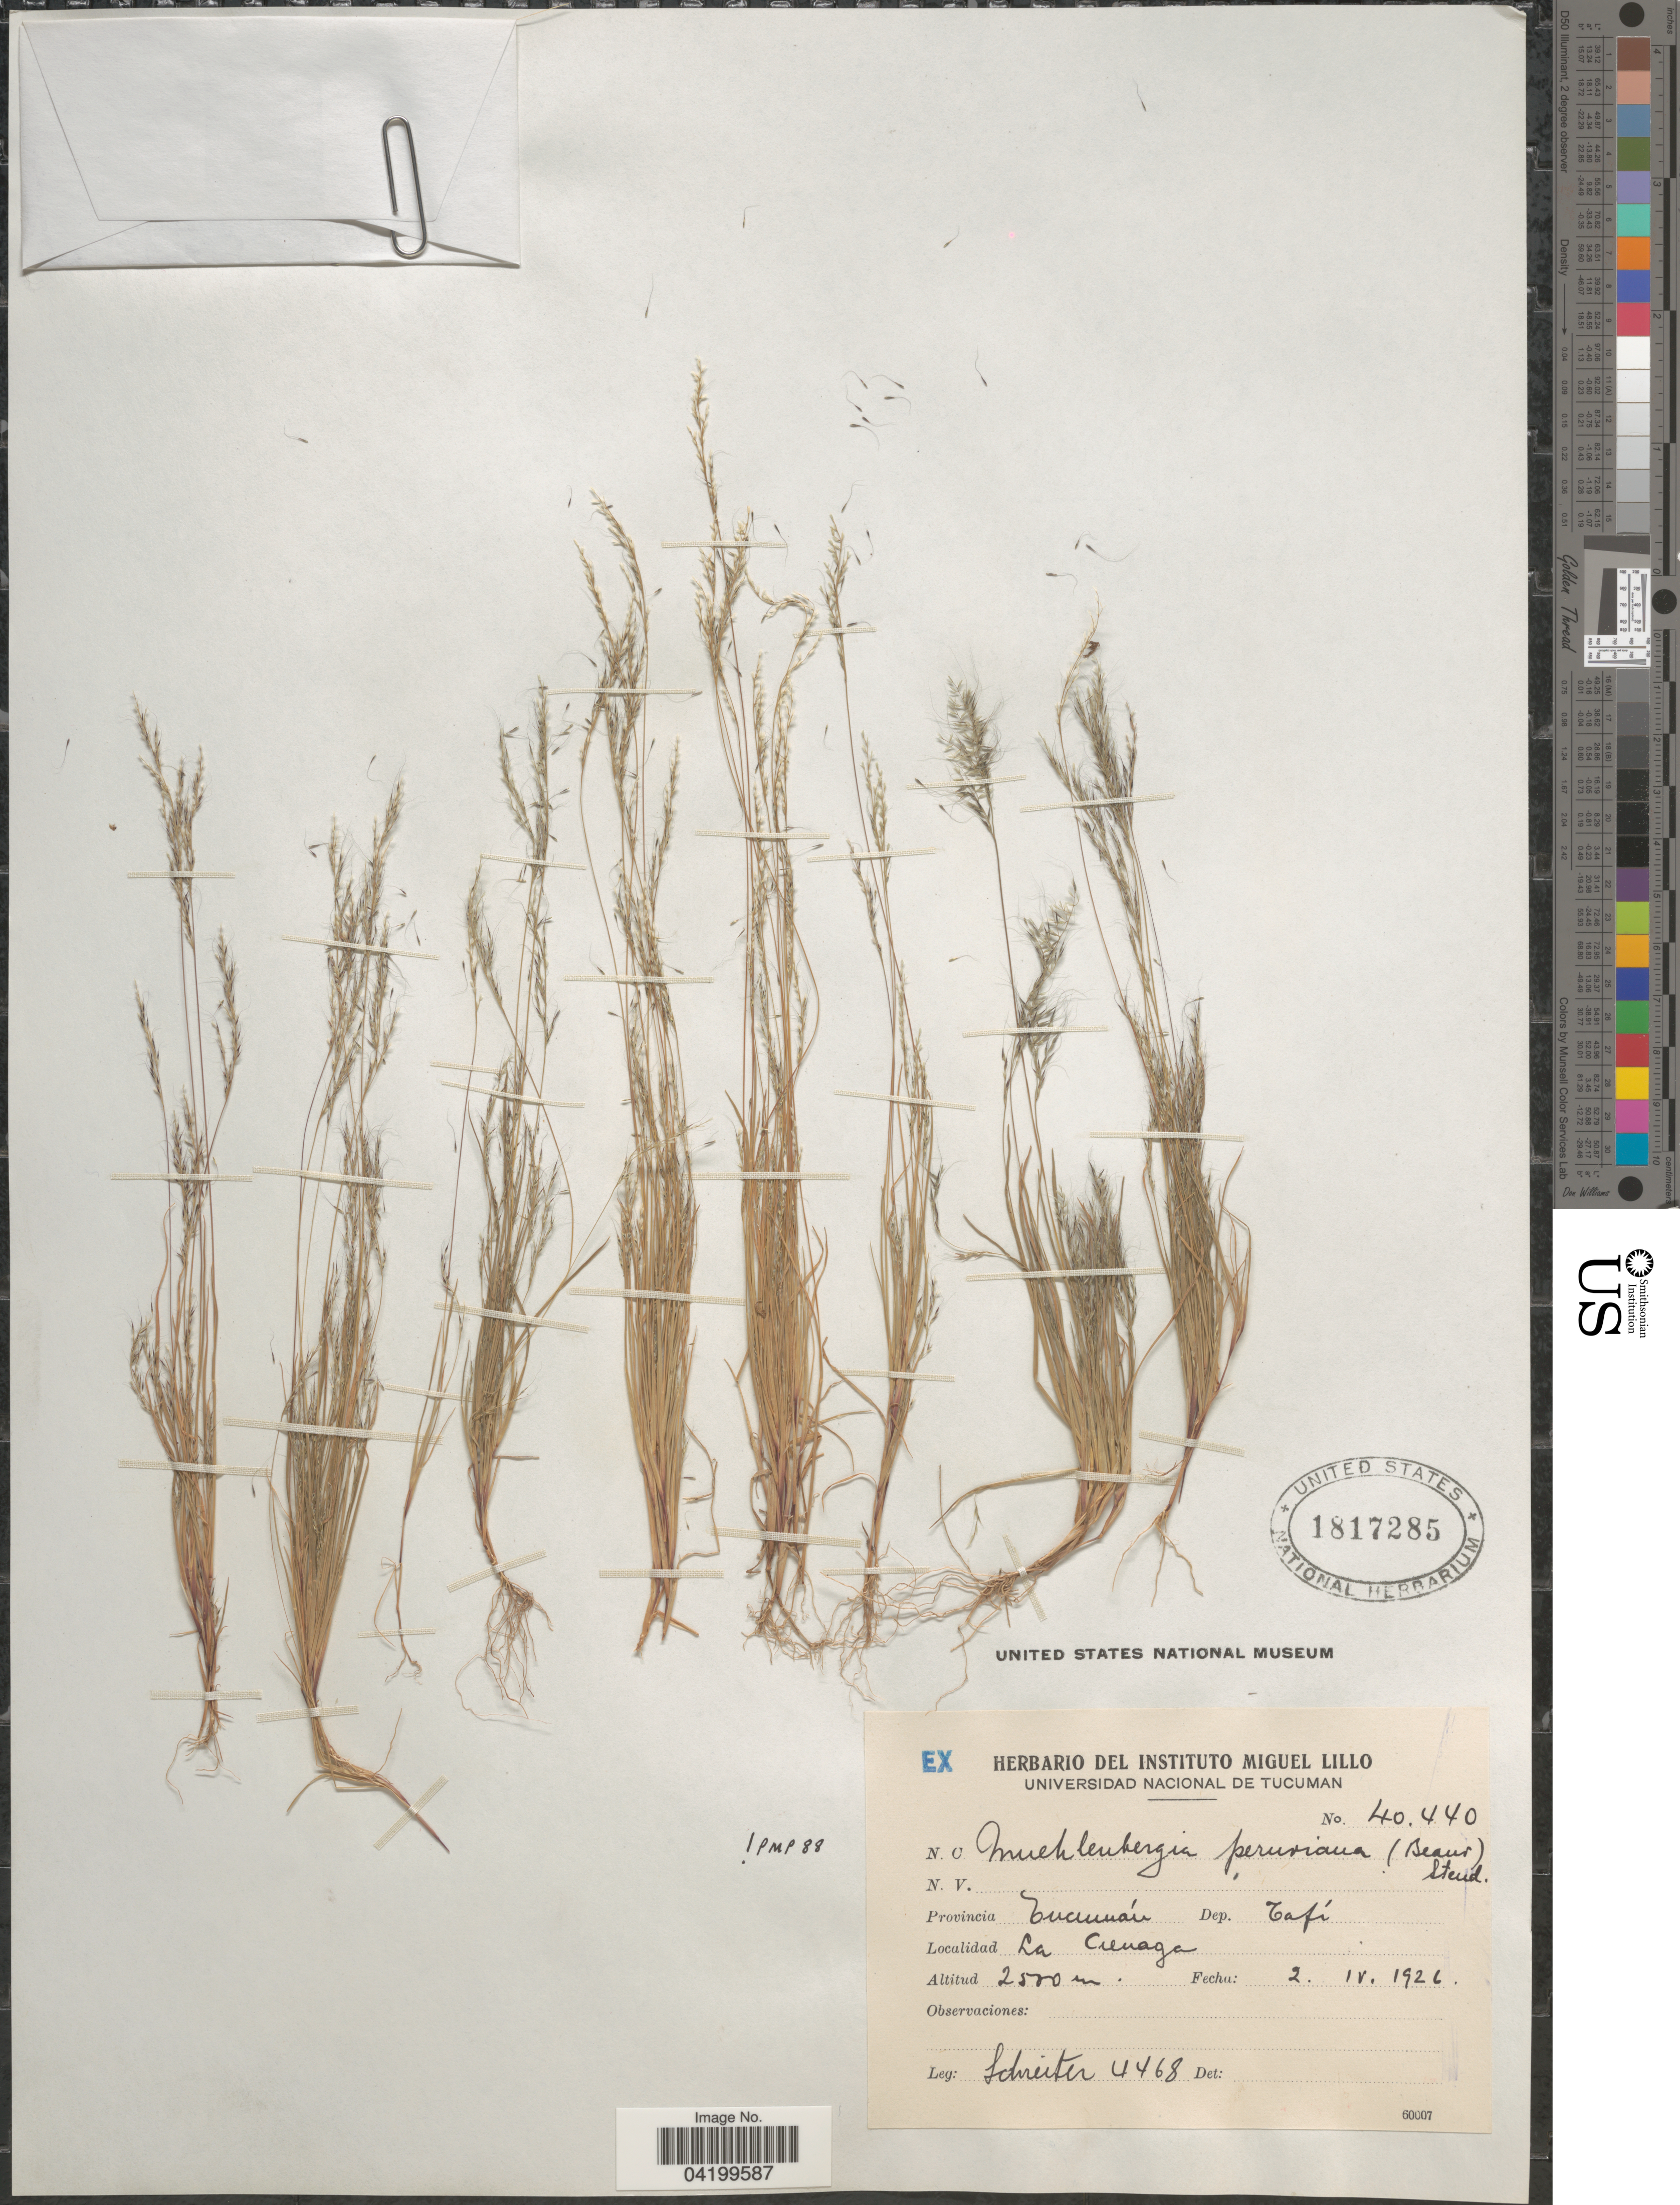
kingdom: Plantae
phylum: Tracheophyta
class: Liliopsida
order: Poales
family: Poaceae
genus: Muhlenbergia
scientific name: Muhlenbergia peruviana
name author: (P. Beauv.) Steud.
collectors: -. Schreiter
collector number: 4468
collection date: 1926-04-02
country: Argentina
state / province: Tucuman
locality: Dep. Tafí. La Cienaga.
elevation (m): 2500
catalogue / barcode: US 1817285